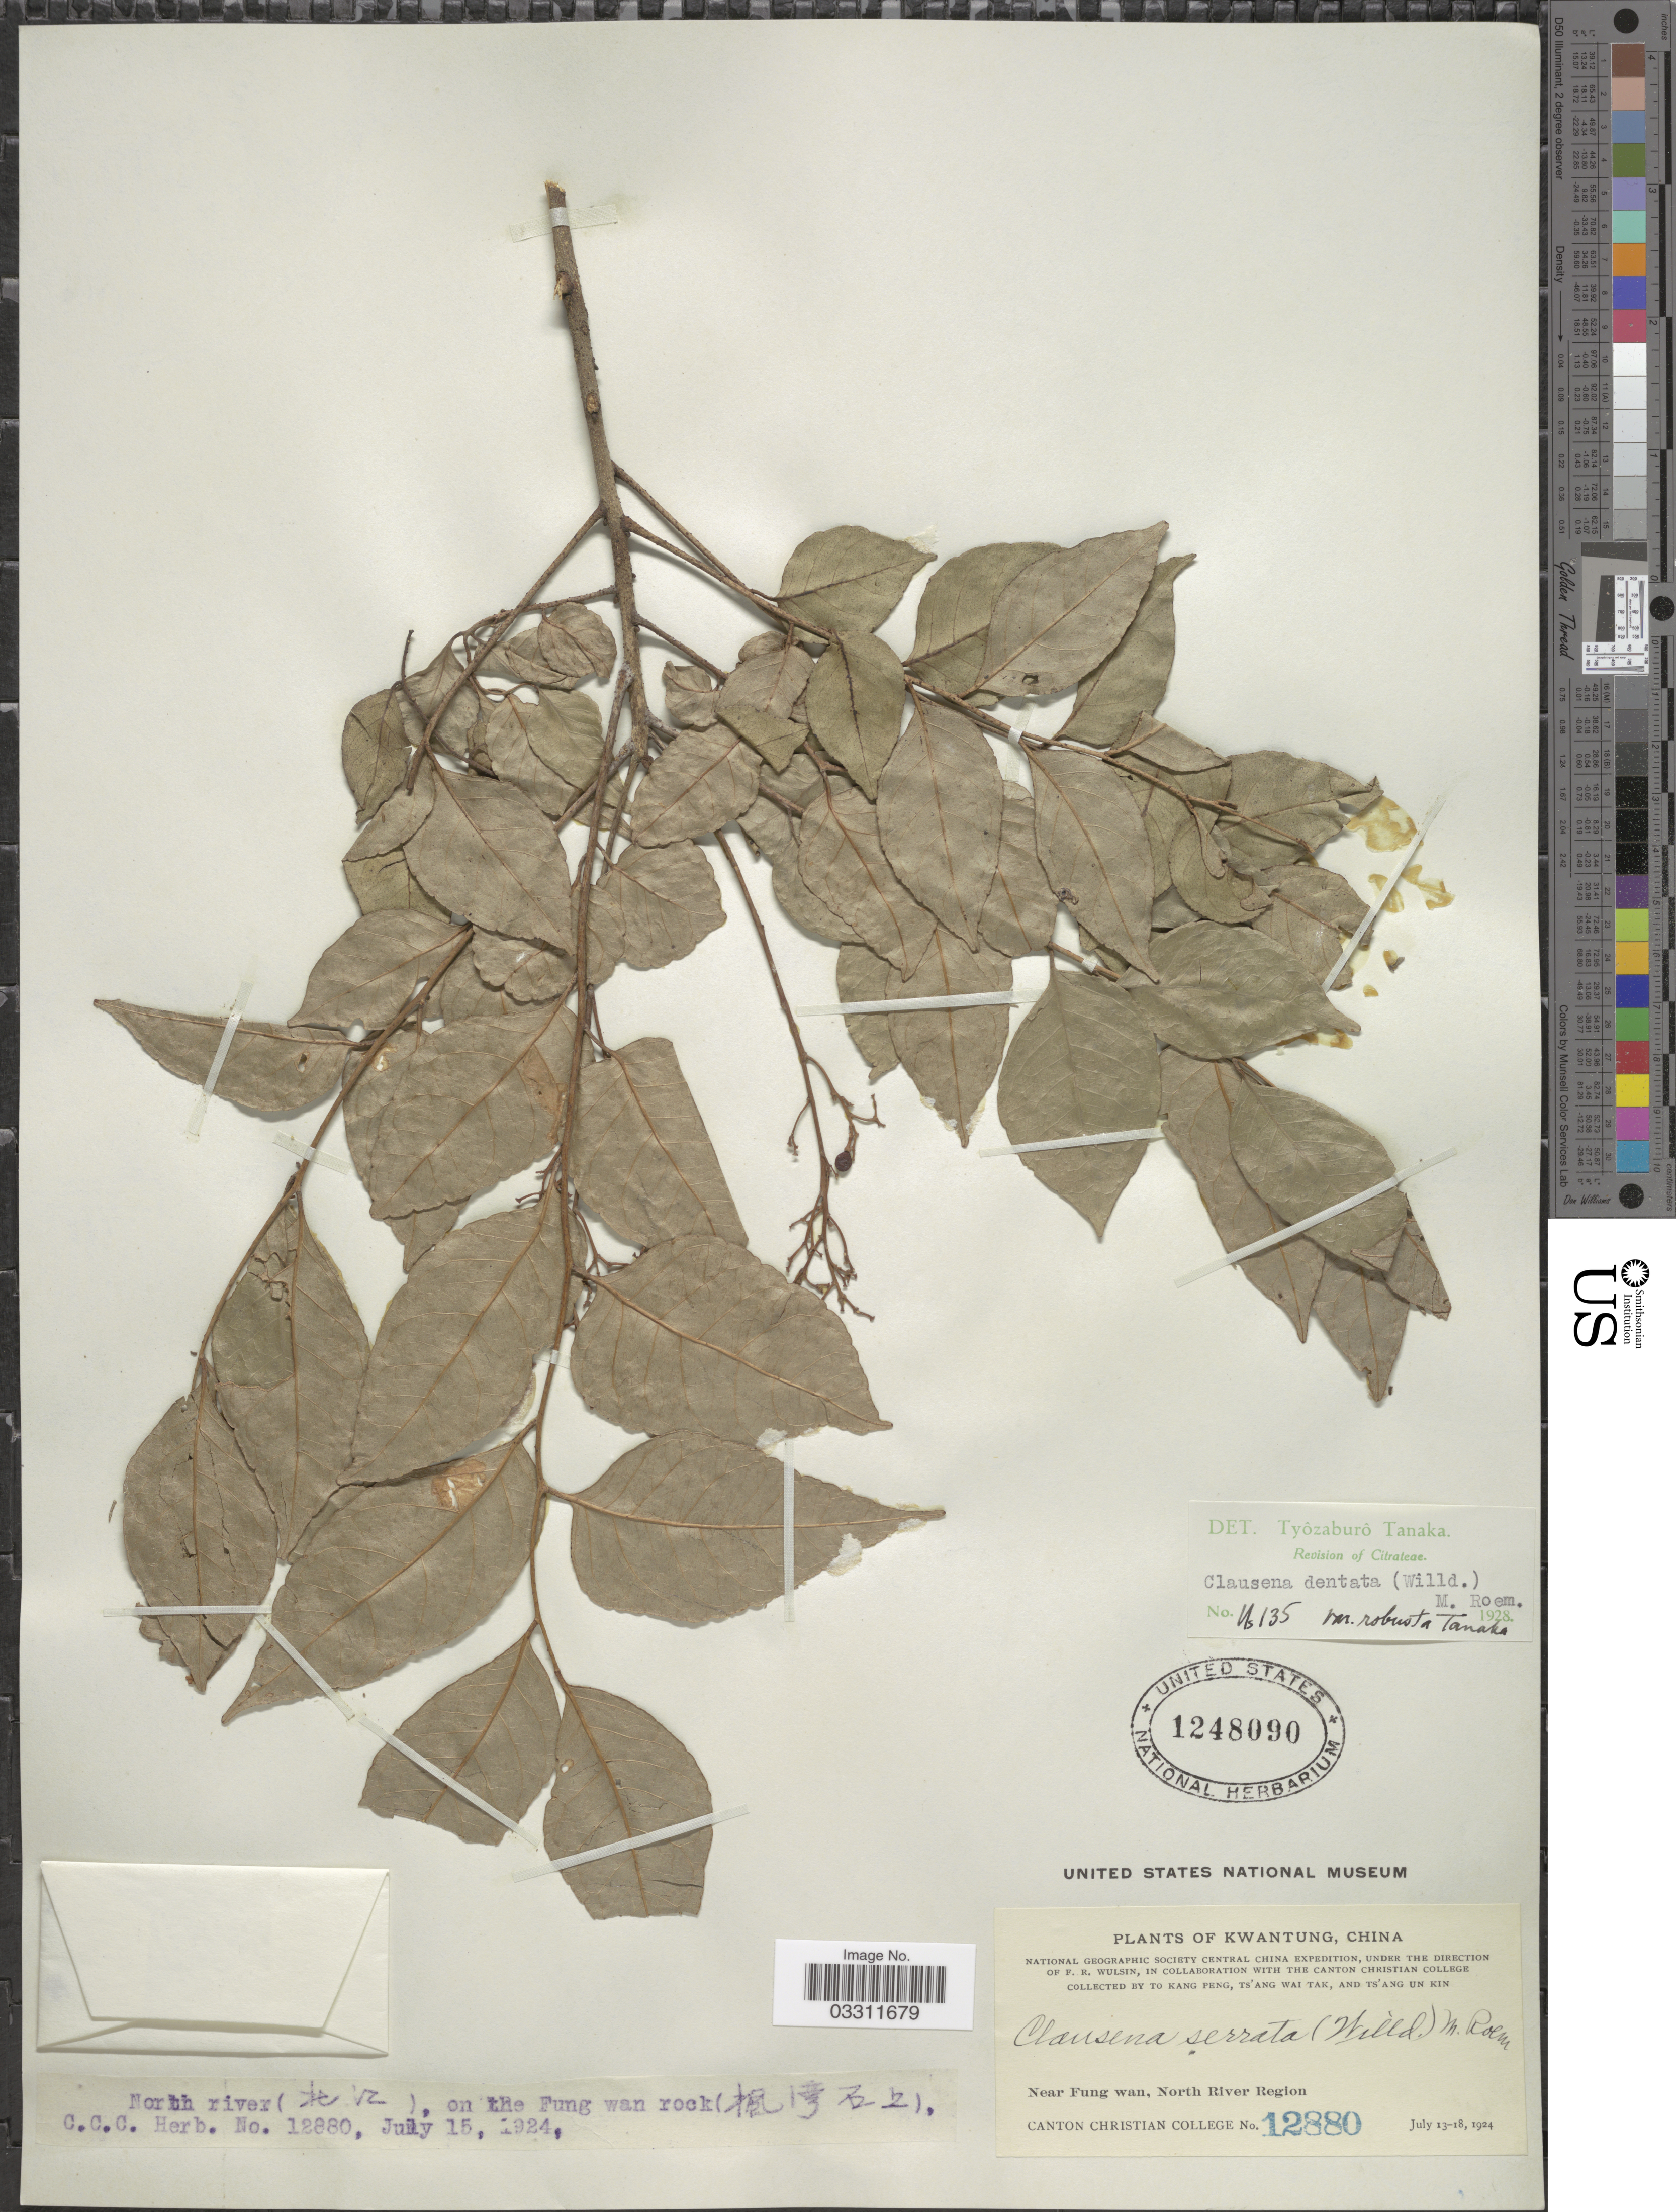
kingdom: Plantae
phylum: Tracheophyta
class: Magnoliopsida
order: Sapindales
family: Rutaceae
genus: Clausena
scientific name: Clausena anisata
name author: (Willd.) Benth.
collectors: T. K. Peng, T. Tak & U. K. Tsang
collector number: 12880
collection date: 1924-07-13/1924-07-18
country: China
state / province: Guangdong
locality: Kwangtung. Near Fung wan, North River Region.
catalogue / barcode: US 1248090